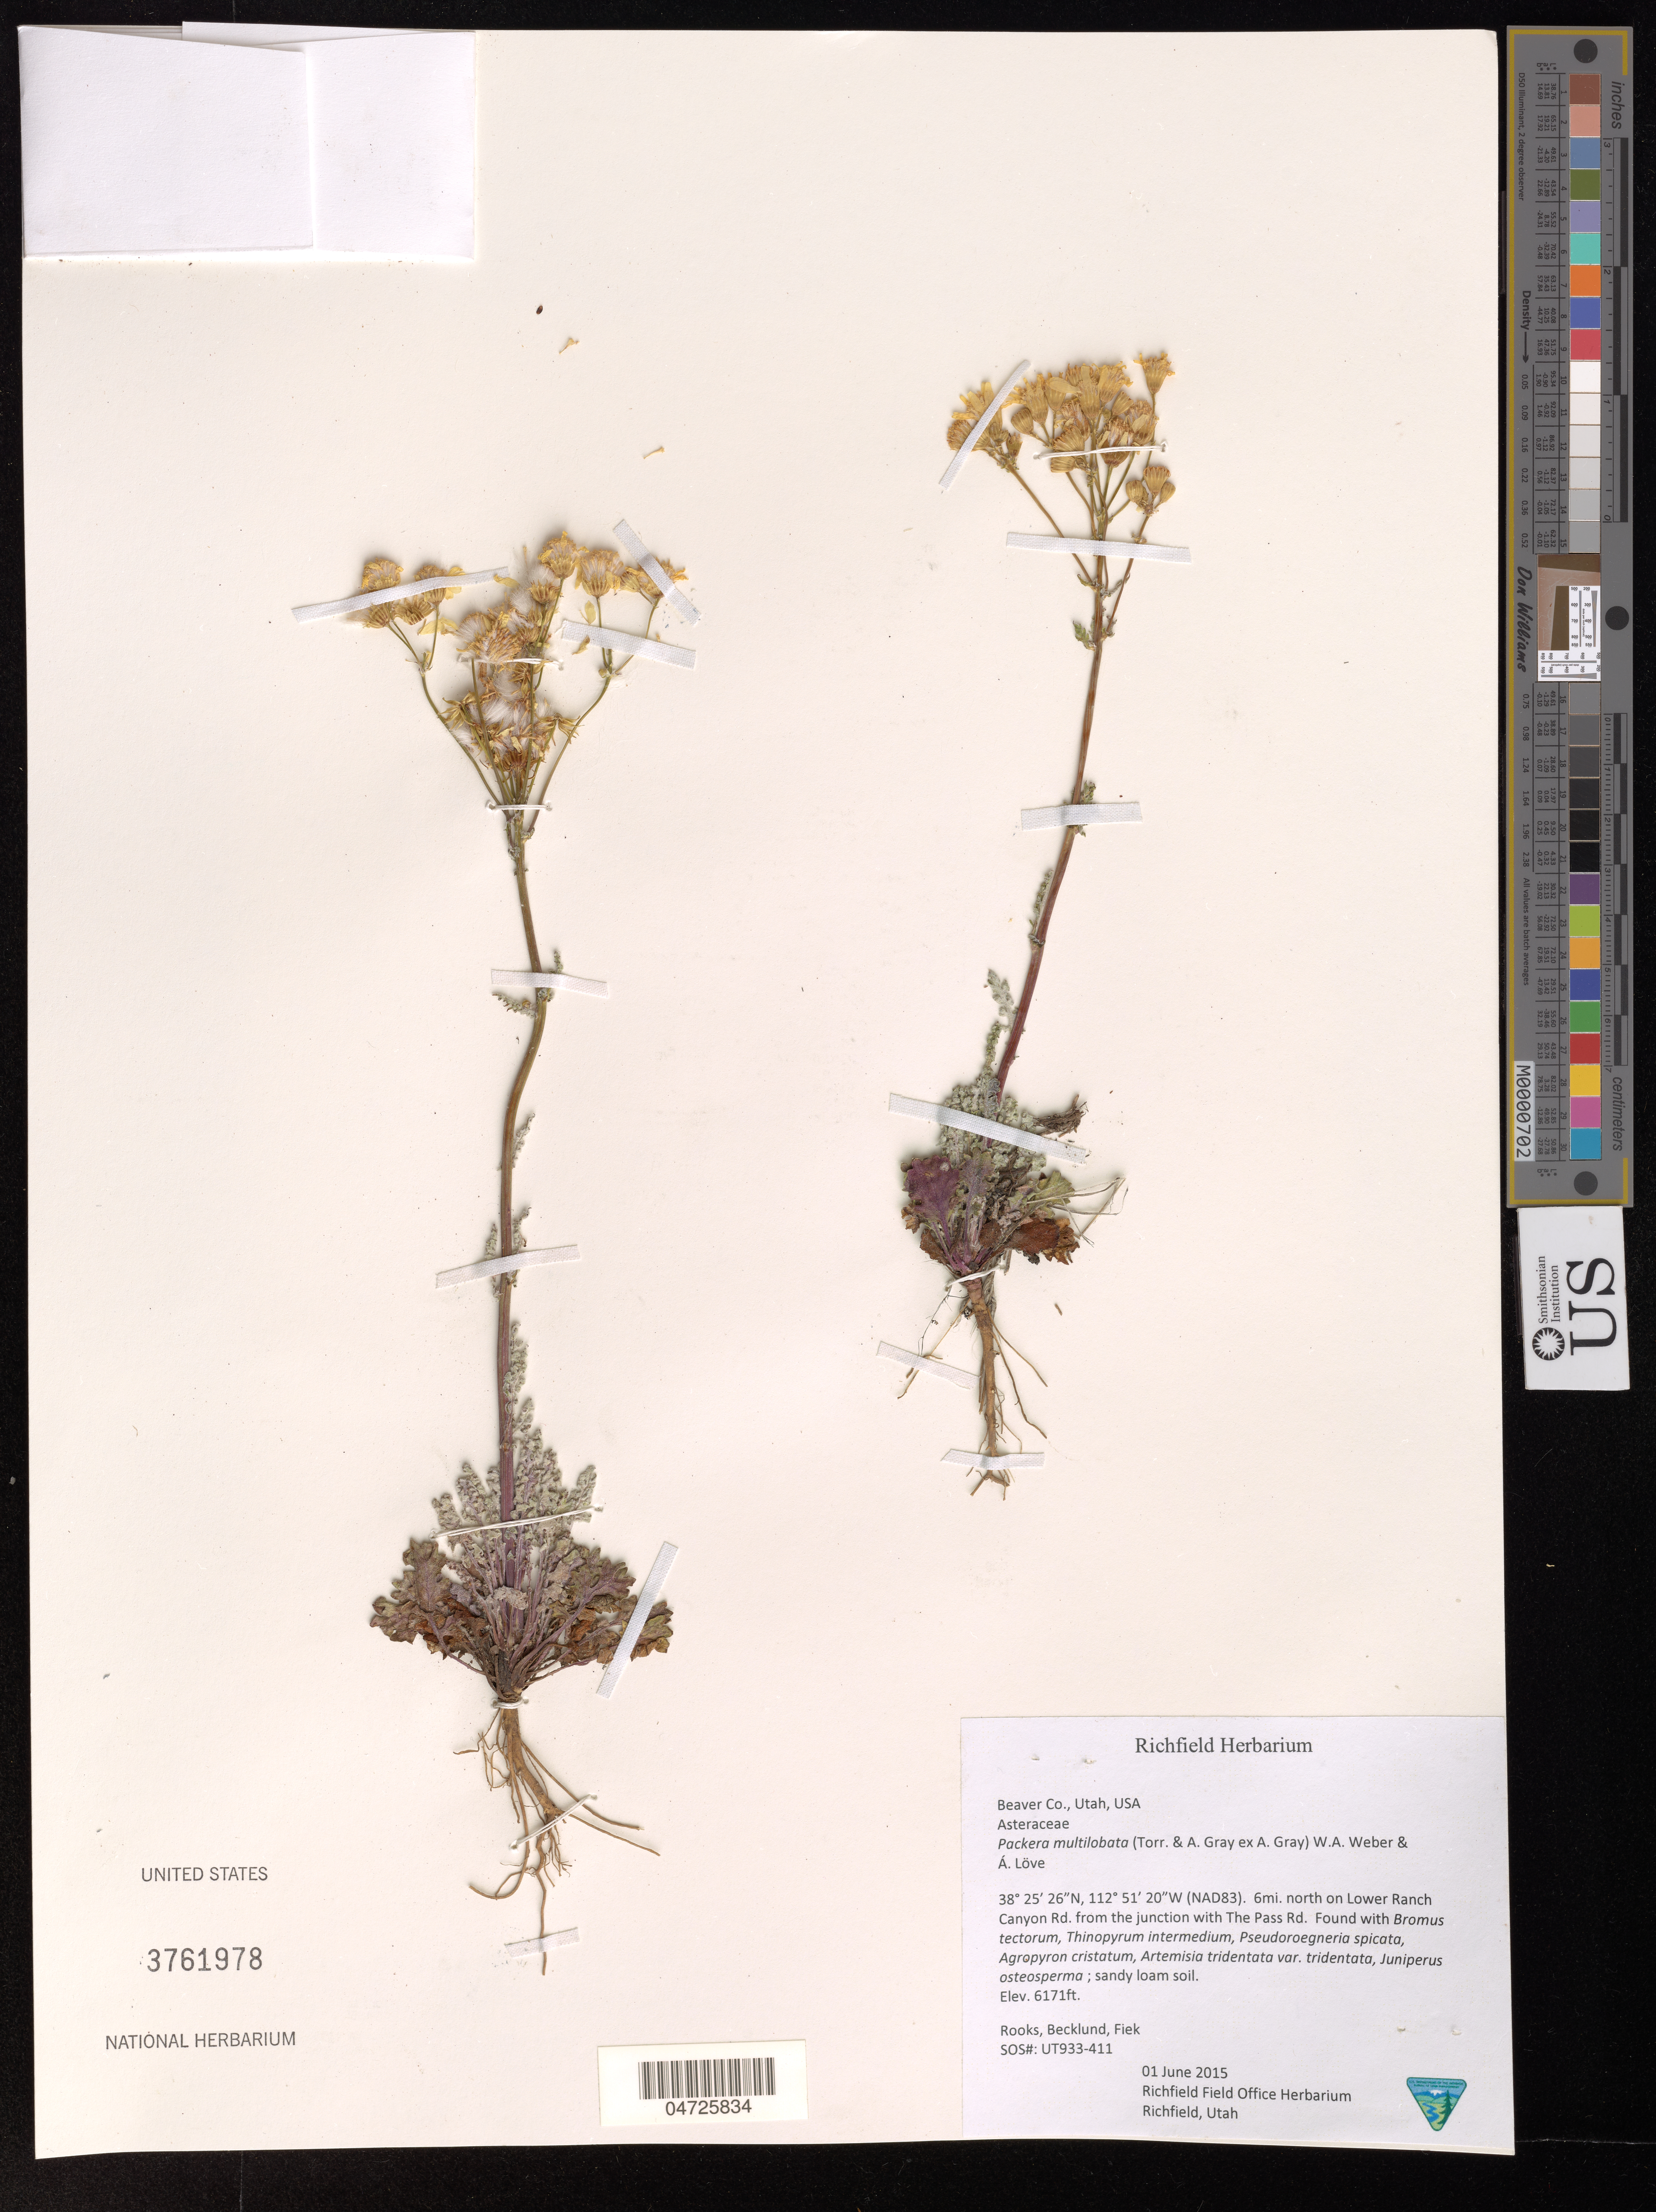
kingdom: Plantae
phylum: Tracheophyta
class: Magnoliopsida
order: Asterales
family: Asteraceae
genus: Packera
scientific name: Packera multilobata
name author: (Torr. & A. Gray) W.A. Weber & Á. Löve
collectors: -. Rooks, -. Becklund & -. Fiek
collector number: UT933-411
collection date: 2015-06-01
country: United States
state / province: Utah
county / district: Beaver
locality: Beaver Co. 6mi. north on Lower Ranch Canyon Rd. from the junction with The Pass Rd. (NAD83).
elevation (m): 1881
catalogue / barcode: US 3761978